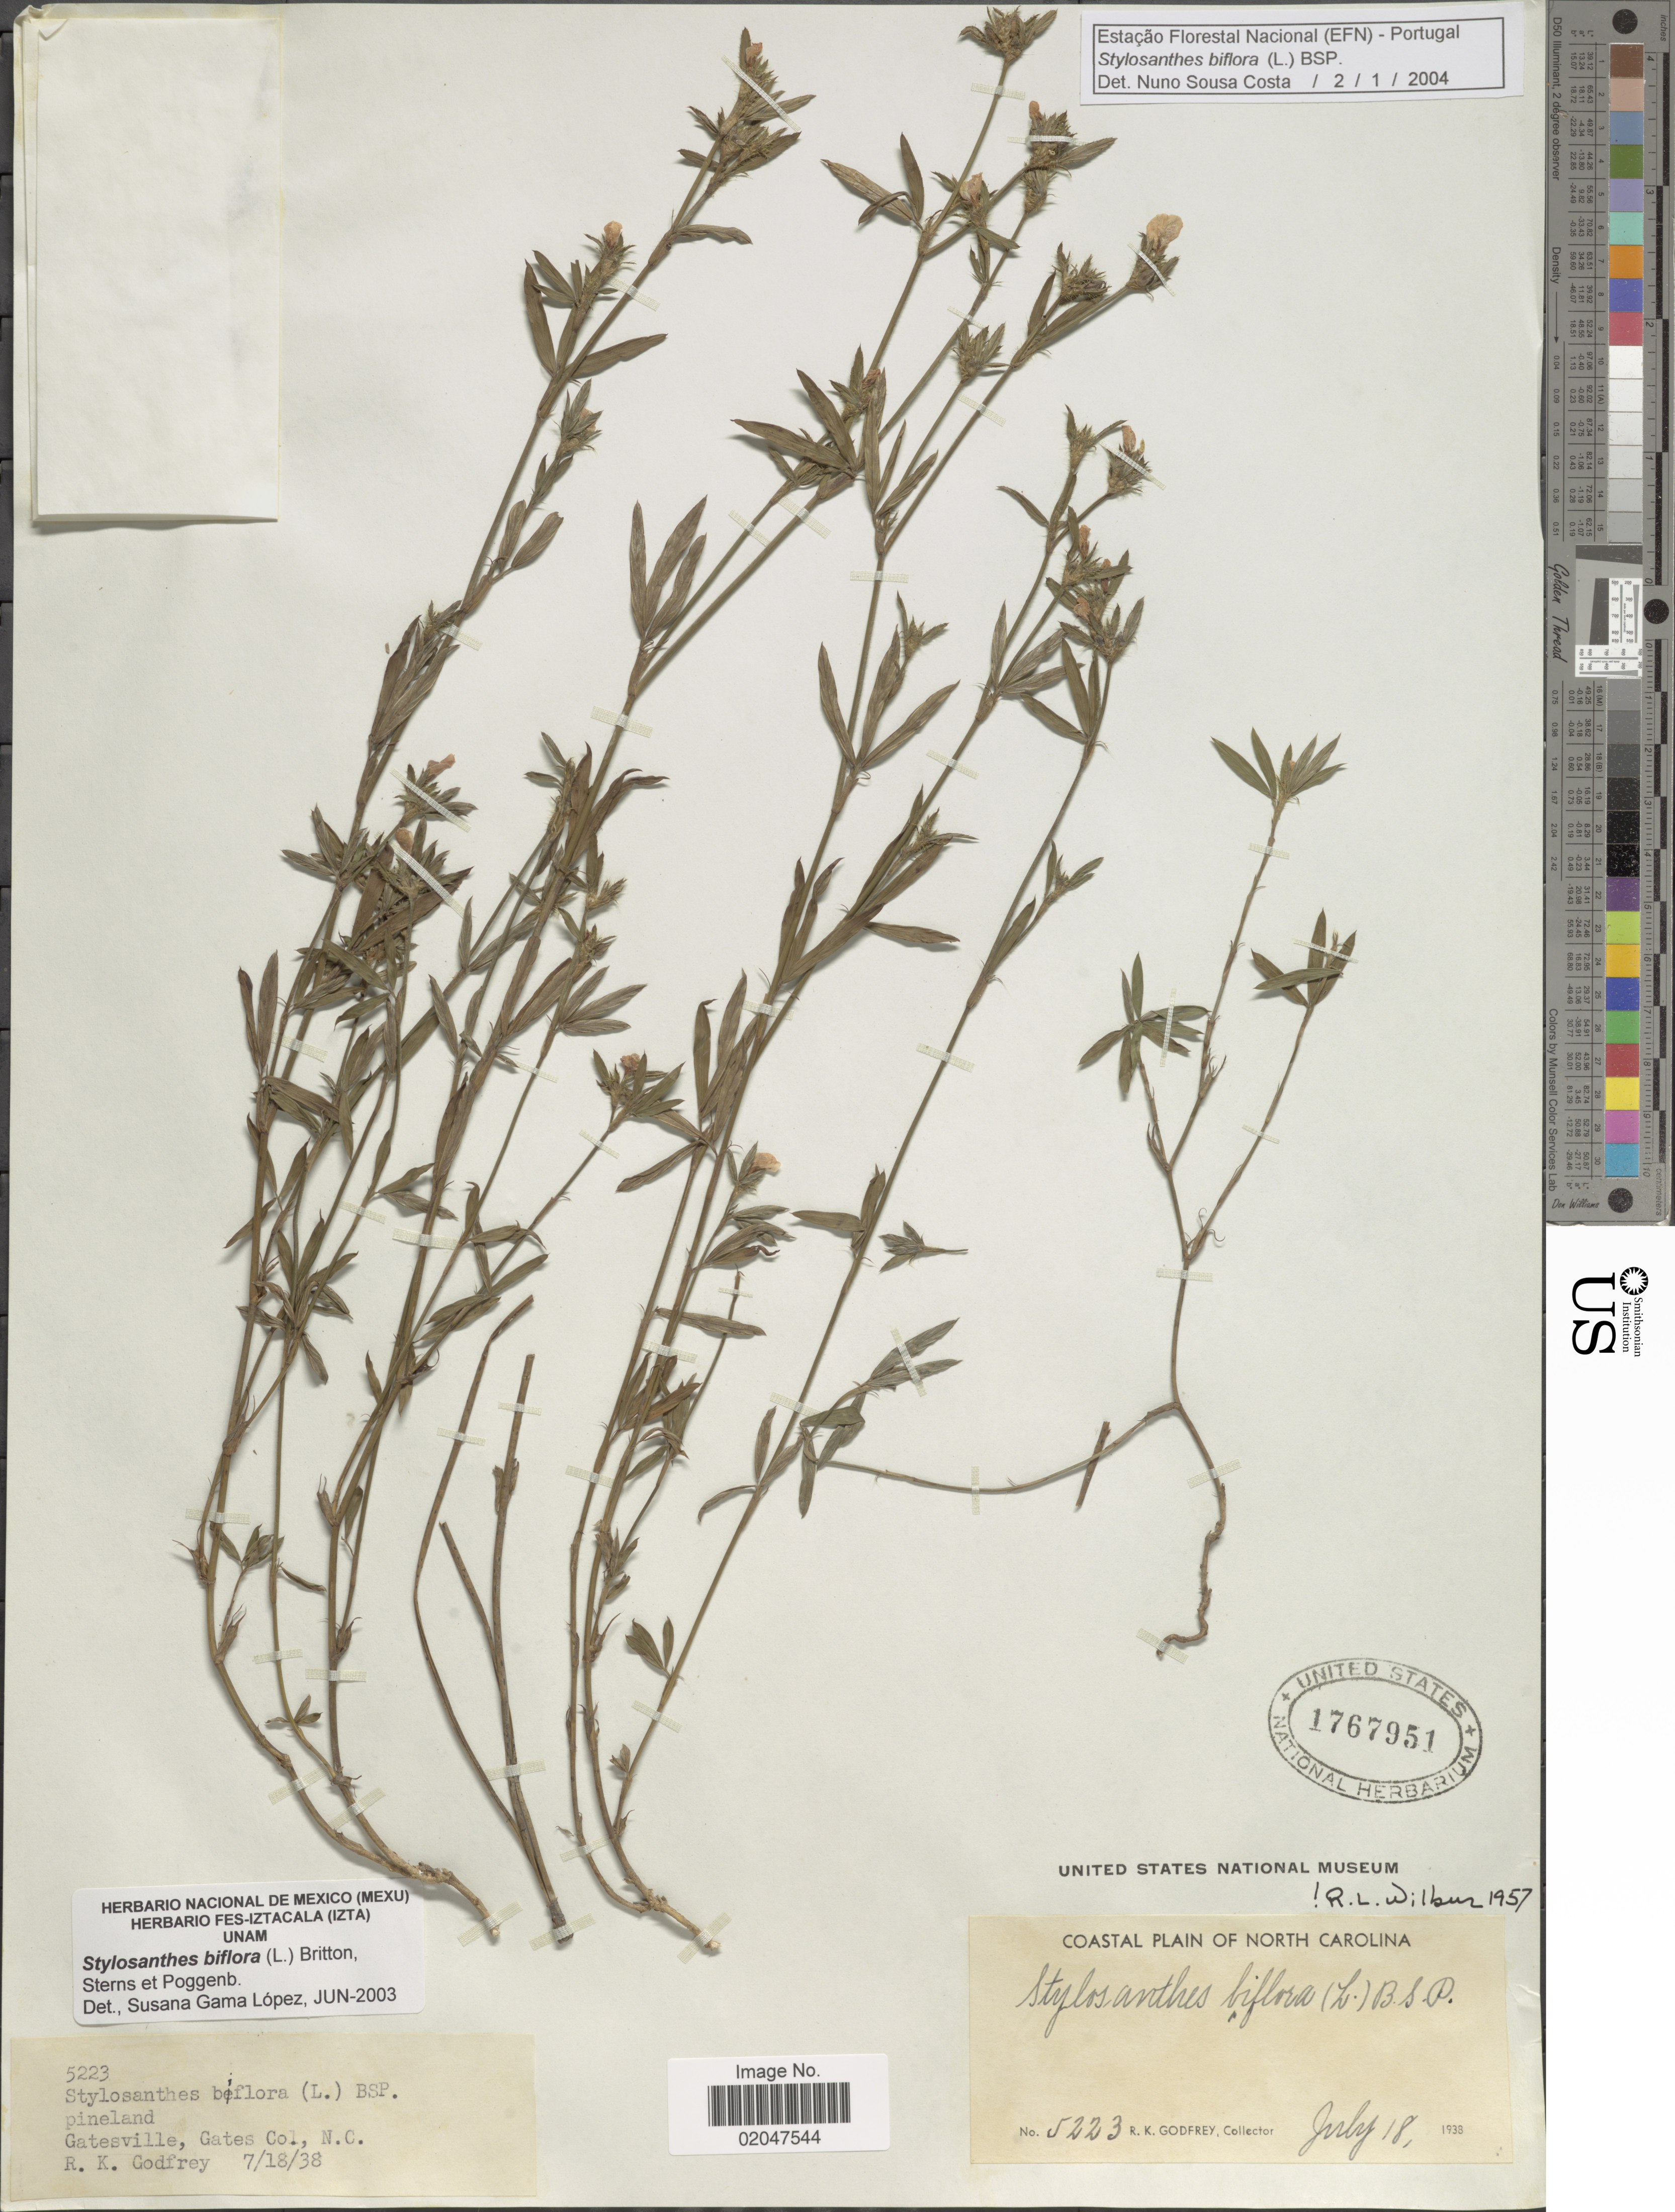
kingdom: Plantae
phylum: Tracheophyta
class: Magnoliopsida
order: Fabales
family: Fabaceae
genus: Stylosanthes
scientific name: Stylosanthes biflora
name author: (L.) Britton et al.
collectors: R. K. Godfrey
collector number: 5223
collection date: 1938-07-18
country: United States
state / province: North Carolina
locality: Gatesville, Gates Co., N. C.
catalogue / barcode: US 1767951